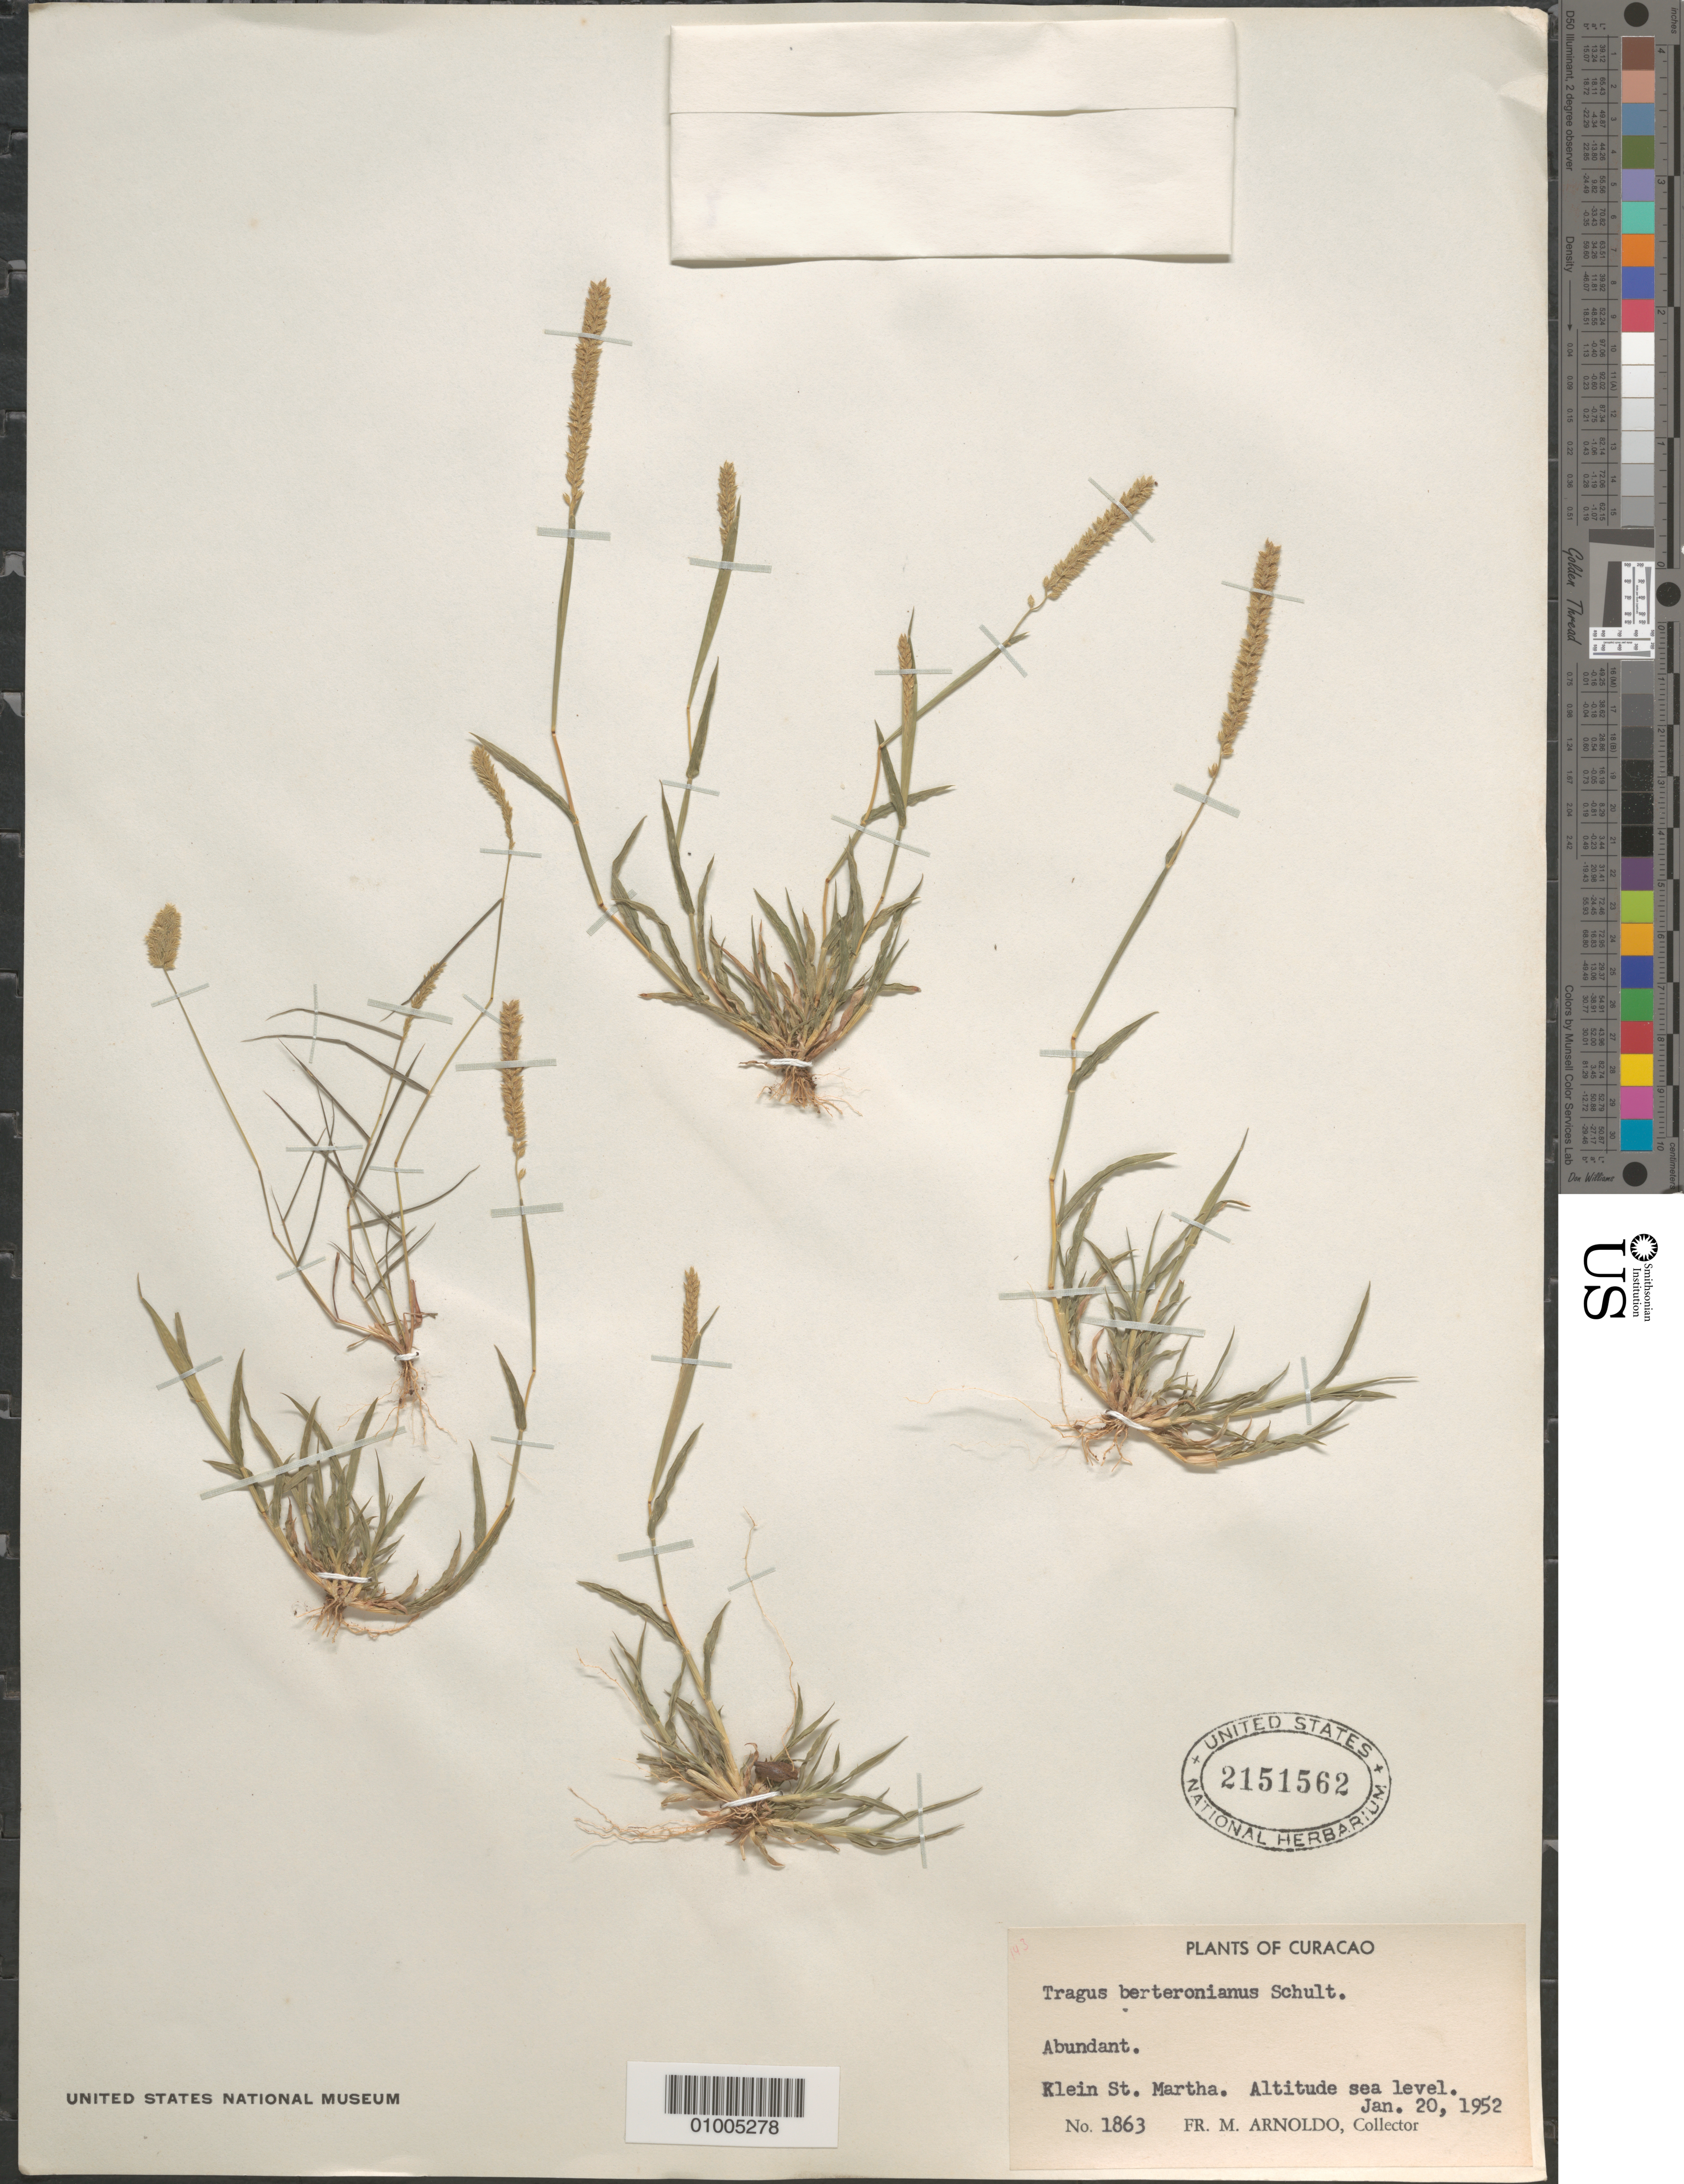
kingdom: Plantae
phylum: Tracheophyta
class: Liliopsida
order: Poales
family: Poaceae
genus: Tragus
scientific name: Tragus berteronianus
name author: Schult.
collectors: N. Arnoldo-Broeders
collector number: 1863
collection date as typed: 20 Jan 1952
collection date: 1952-01-20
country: Curaçao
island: Curaçao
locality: Klein St. Martha. Altitude sea level. abundant.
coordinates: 0 N, 0 E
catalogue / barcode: US 2151562